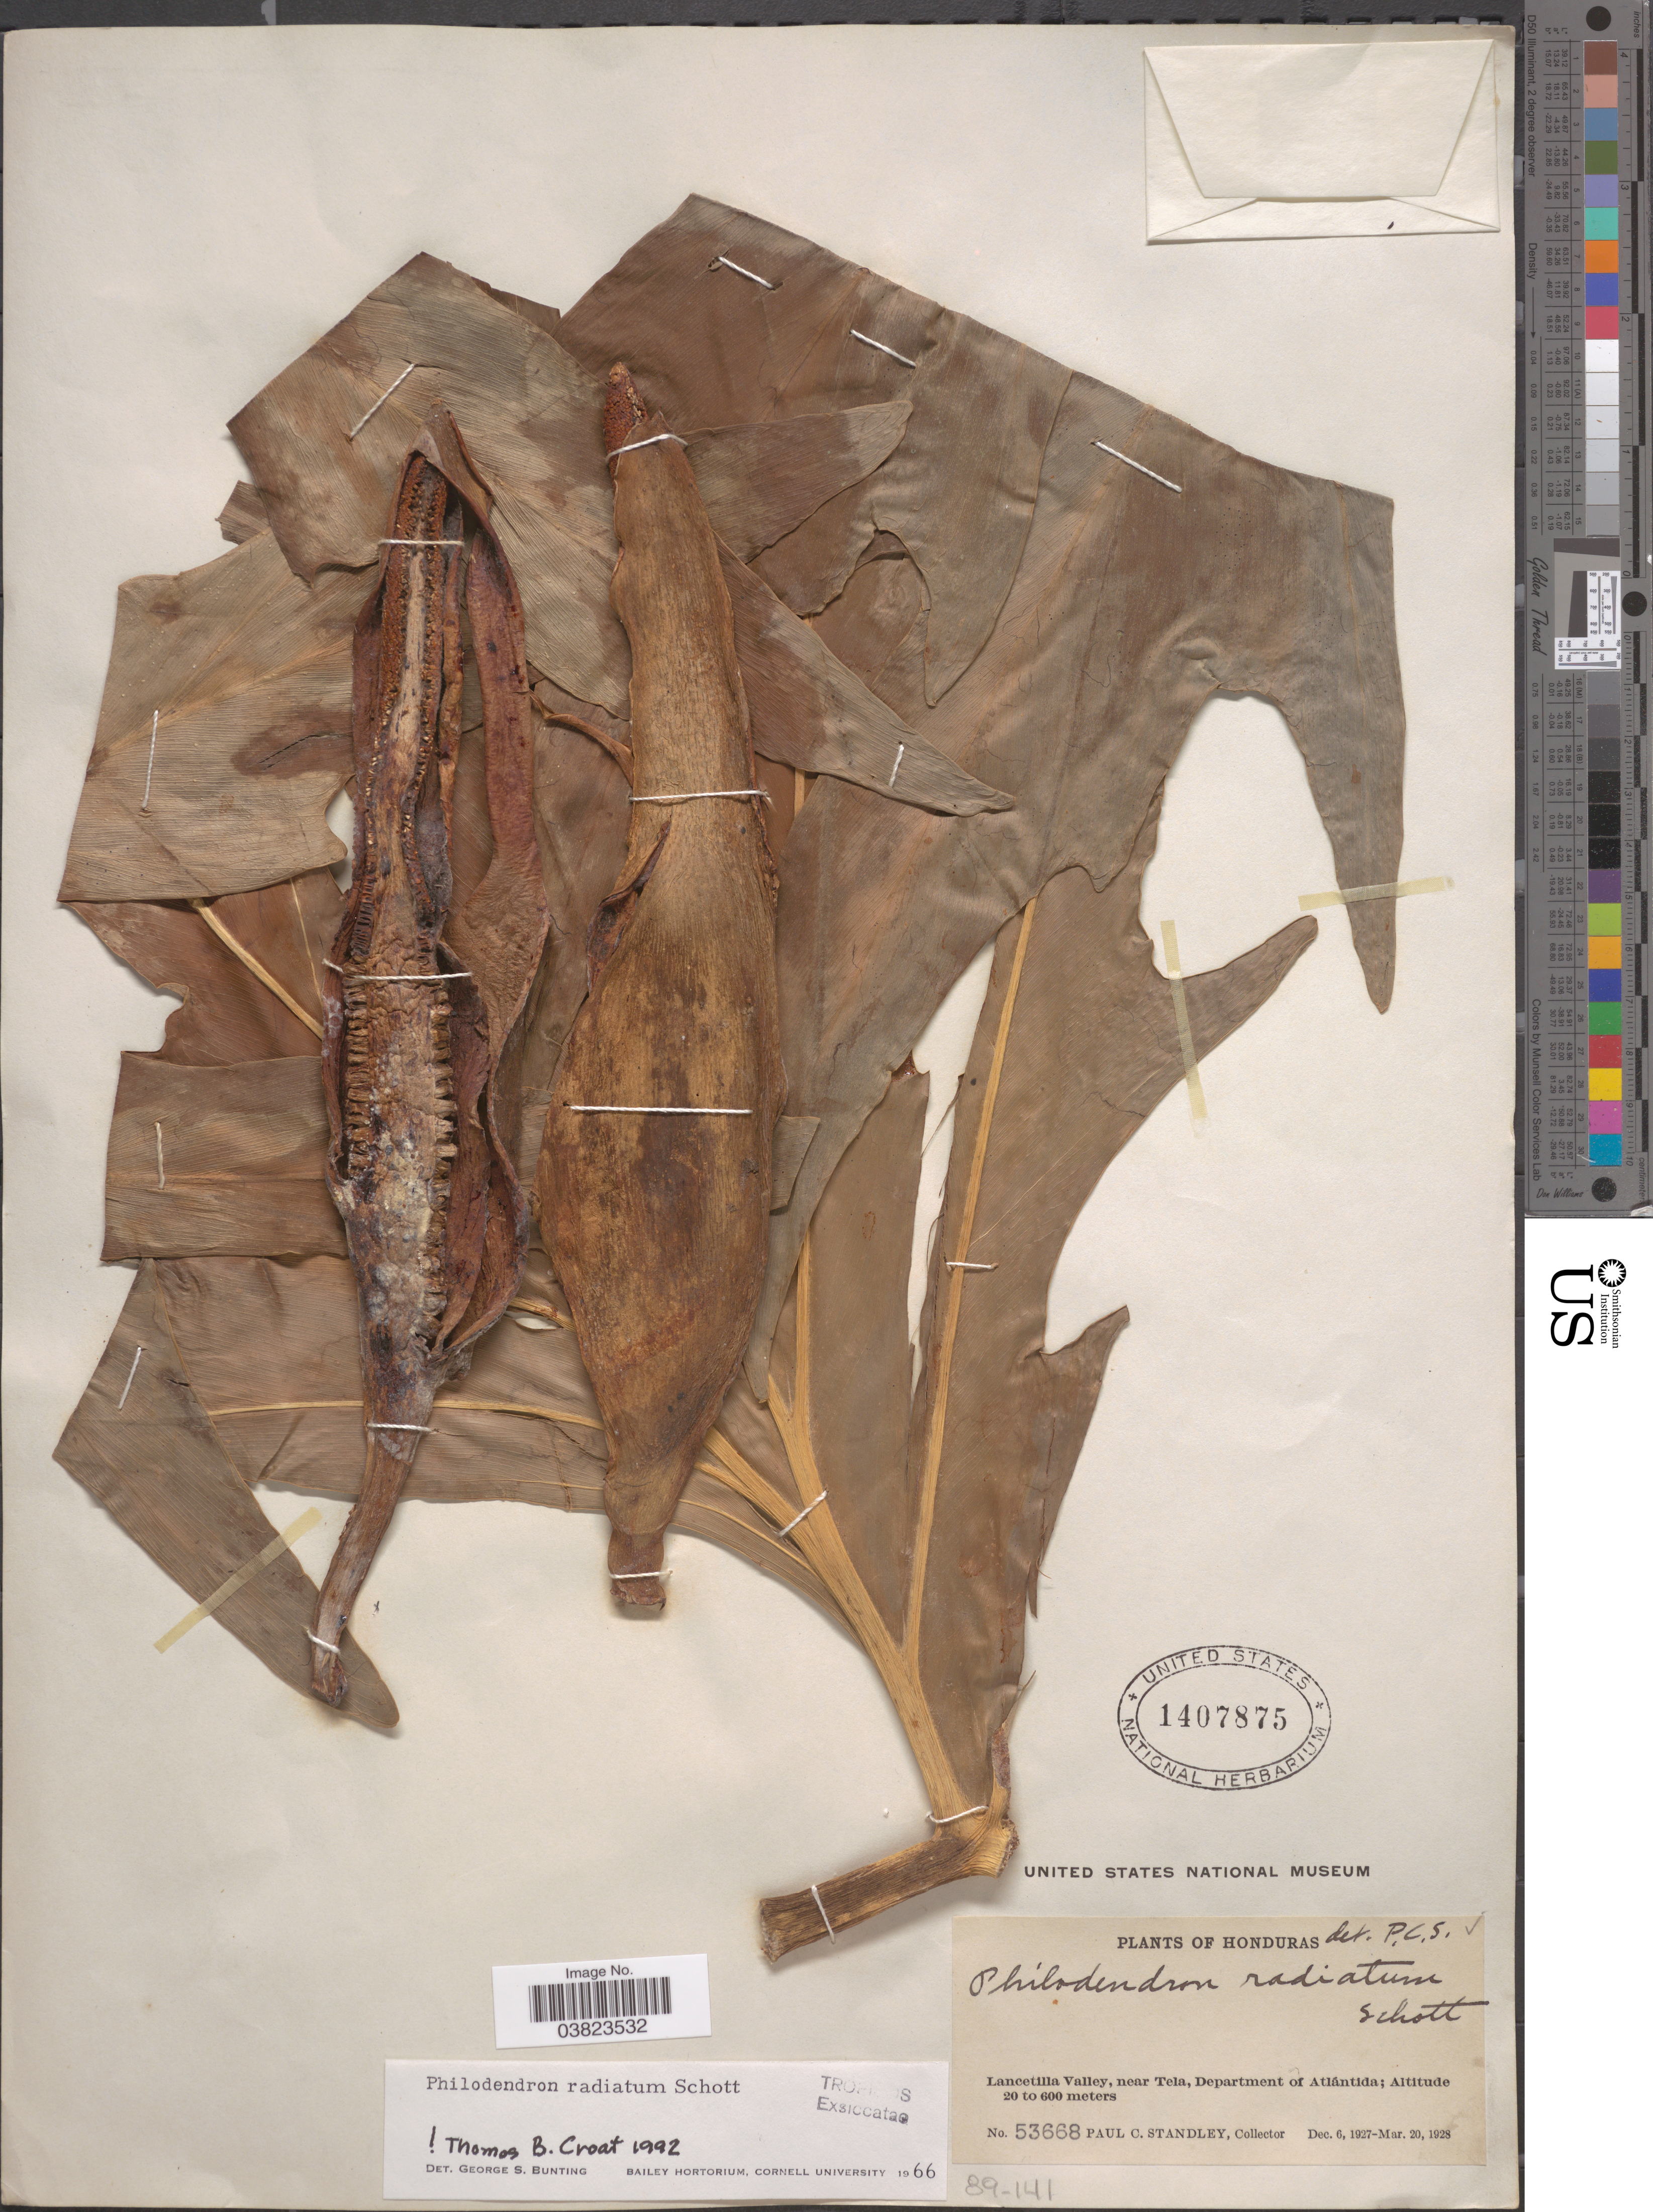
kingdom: Plantae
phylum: Tracheophyta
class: Liliopsida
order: Alismatales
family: Araceae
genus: Philodendron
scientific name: Philodendron radiatum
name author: Schott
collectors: P. C. Standley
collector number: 53668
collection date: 1927-12-06/1928-03-20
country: Honduras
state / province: Atlantida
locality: Lancetilla Valley, near Tela, Department of Atlántida.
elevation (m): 20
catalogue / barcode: US 1407875